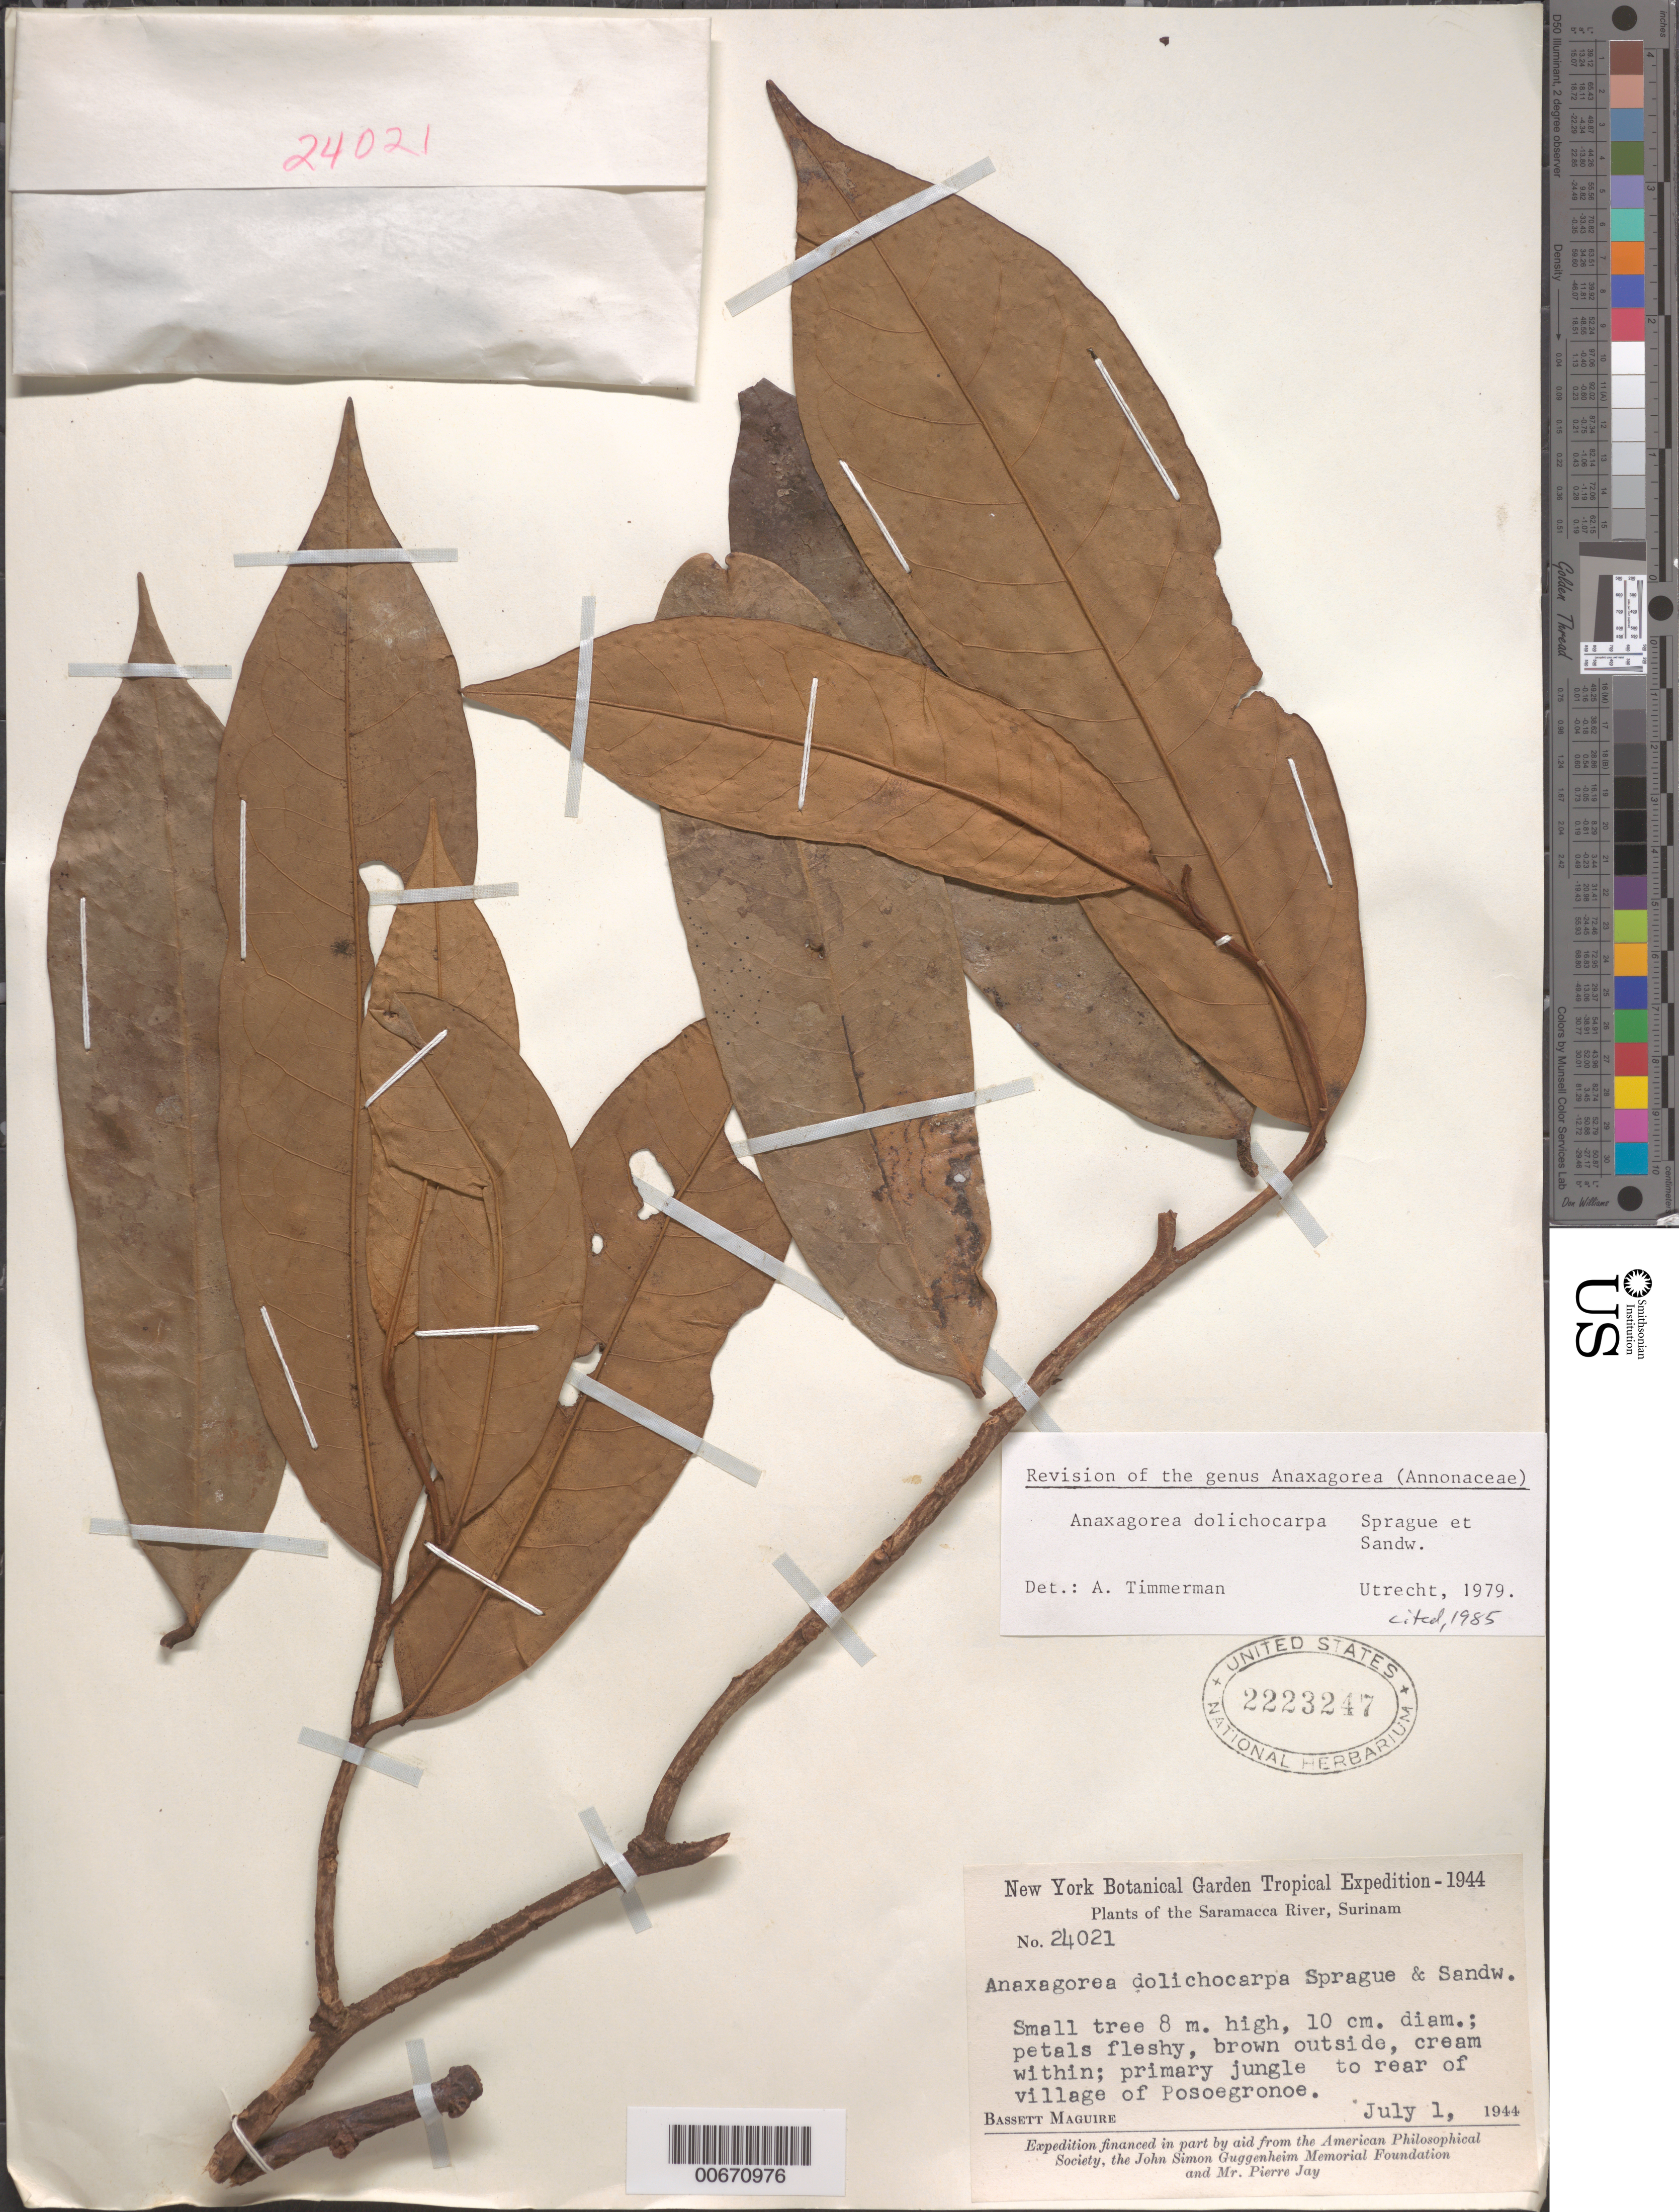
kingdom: Plantae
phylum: Tracheophyta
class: Magnoliopsida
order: Magnoliales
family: Annonaceae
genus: Anaxagorea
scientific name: Anaxagorea dolichocarpa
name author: Sprague & Sandwith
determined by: Timmerman, A.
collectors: B. Maguire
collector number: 24021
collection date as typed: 1-Jul-44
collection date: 1944-07-01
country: Suriname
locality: Saramacca River Headwaters, Posoegronoe Village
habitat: Primary jungle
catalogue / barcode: US 2223247